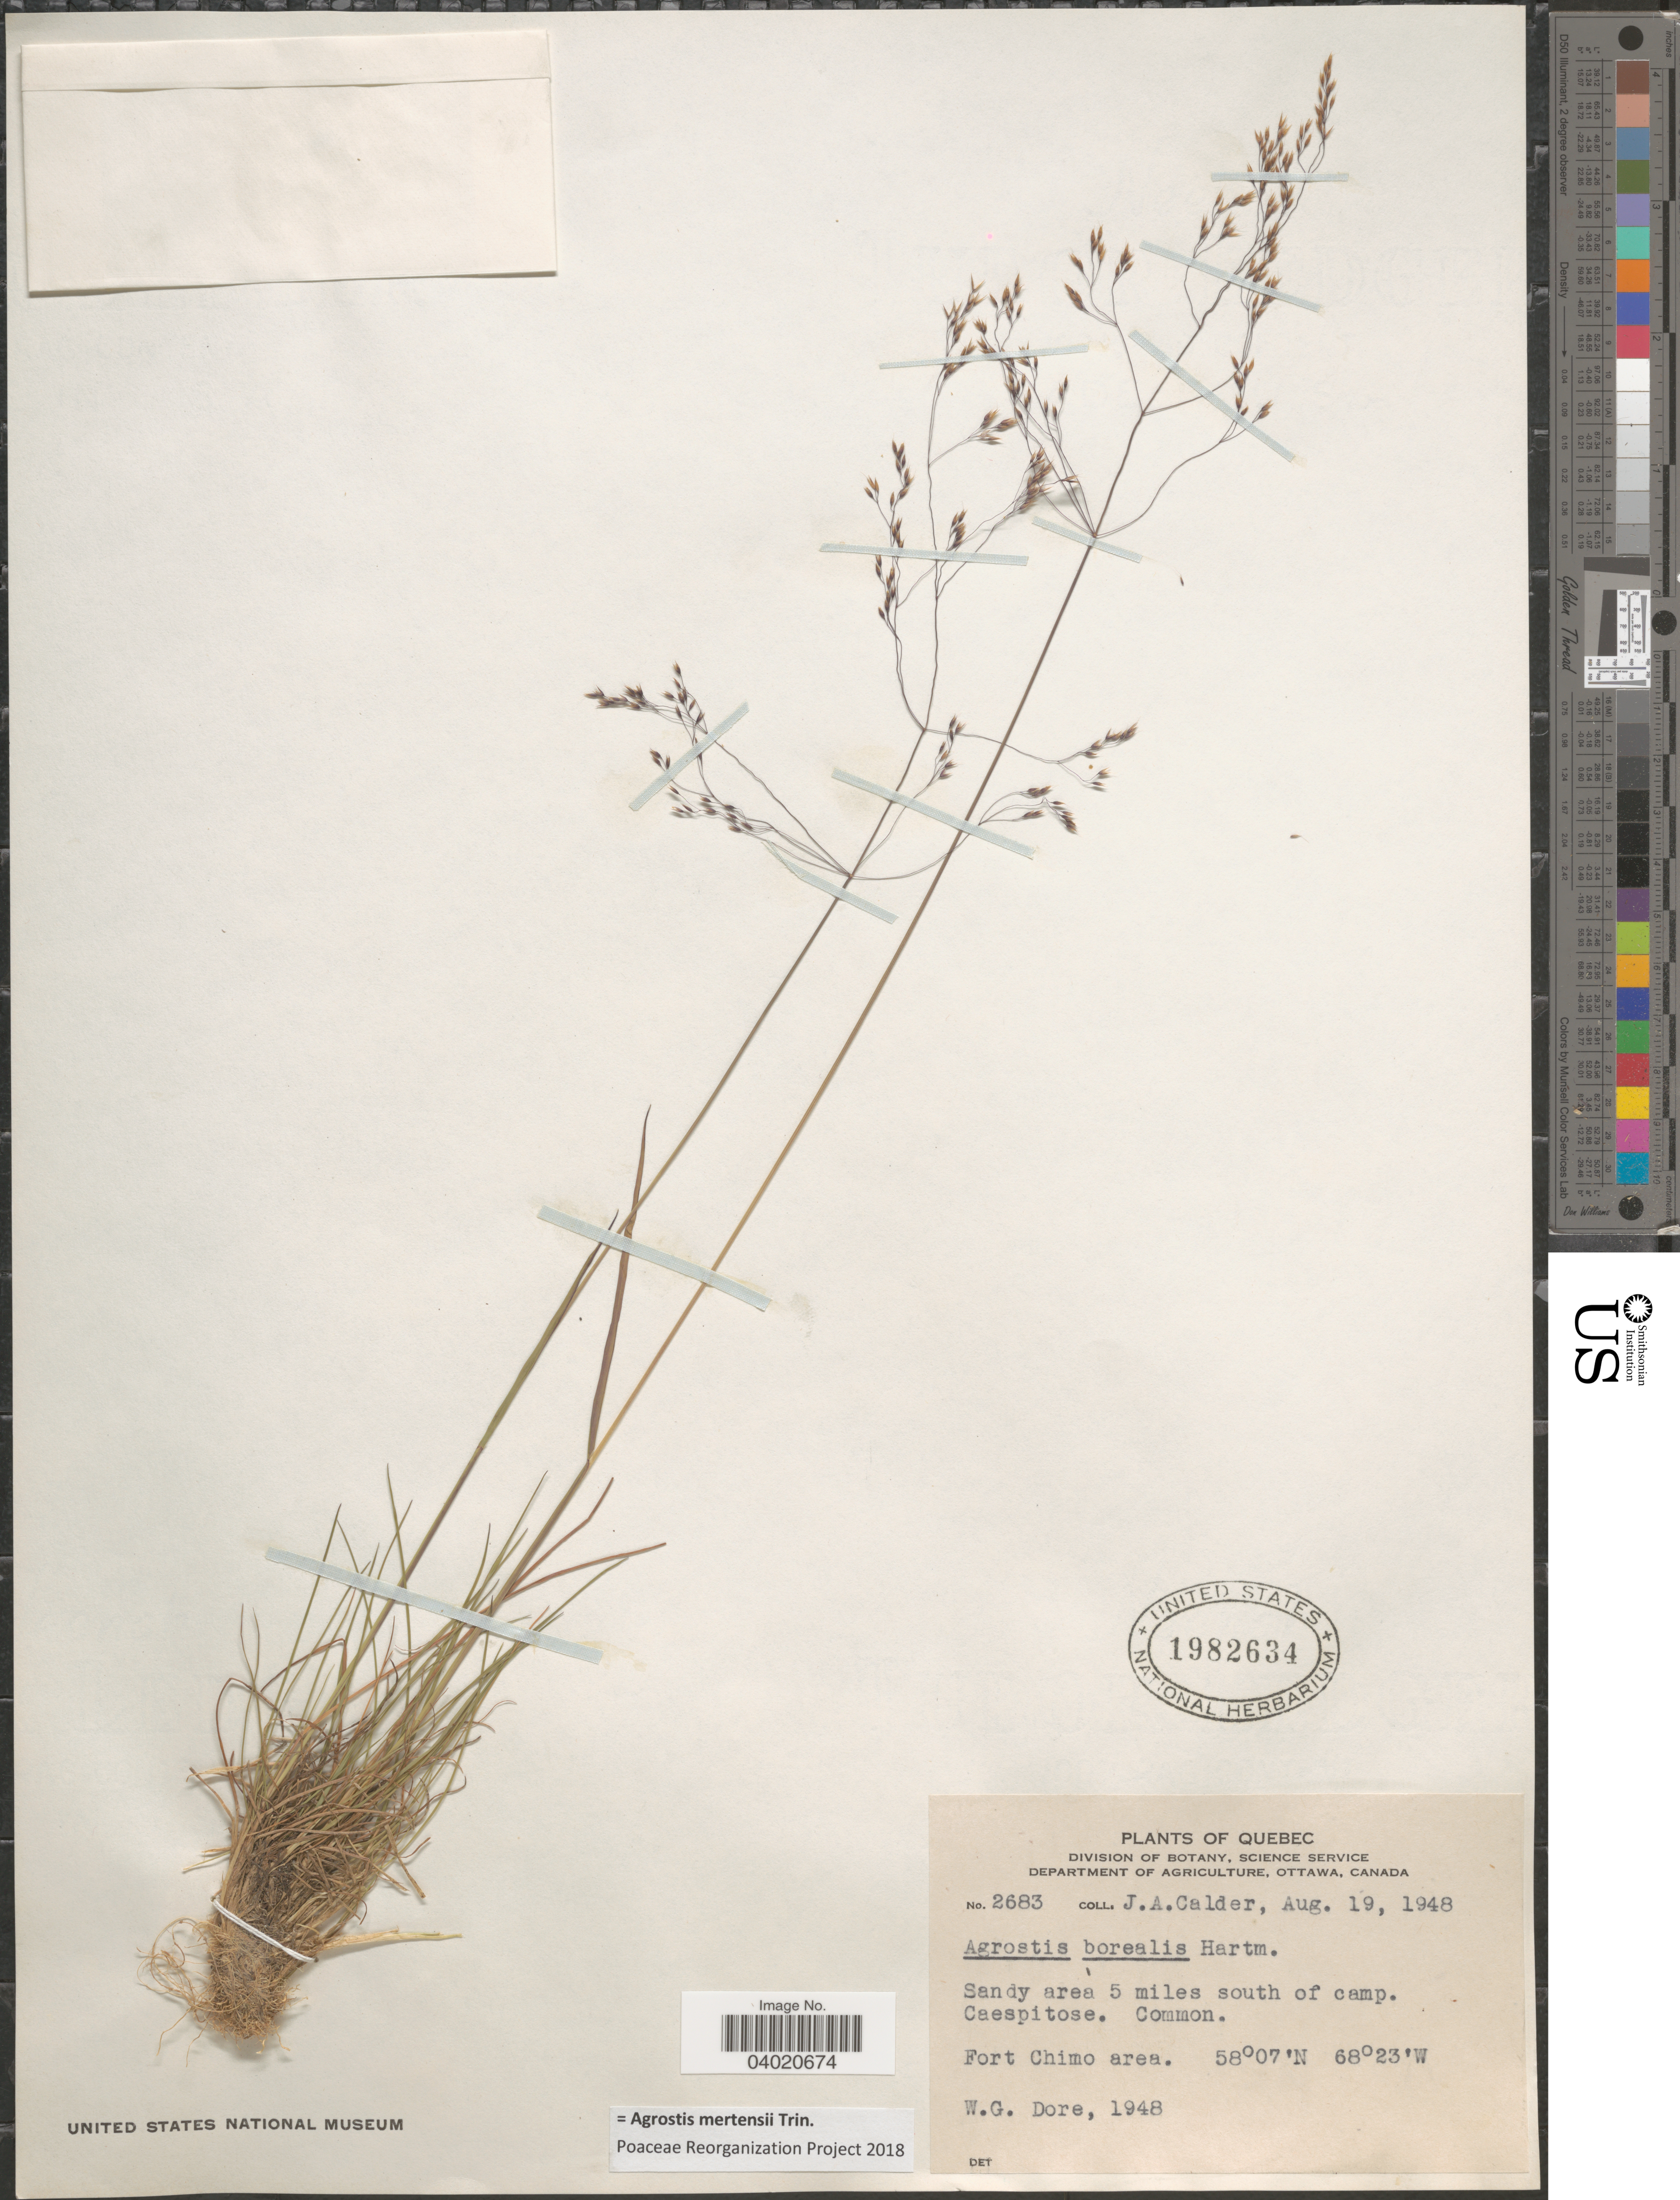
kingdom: Plantae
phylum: Tracheophyta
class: Liliopsida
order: Poales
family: Poaceae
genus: Agrostis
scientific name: Agrostis mertensii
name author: Trin.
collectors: J. A. Calder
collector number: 2683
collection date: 1948-08-19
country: Canada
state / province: Quebec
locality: Sandy area 5 miles south of camp. Fort Chimo area.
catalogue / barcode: US 1982634